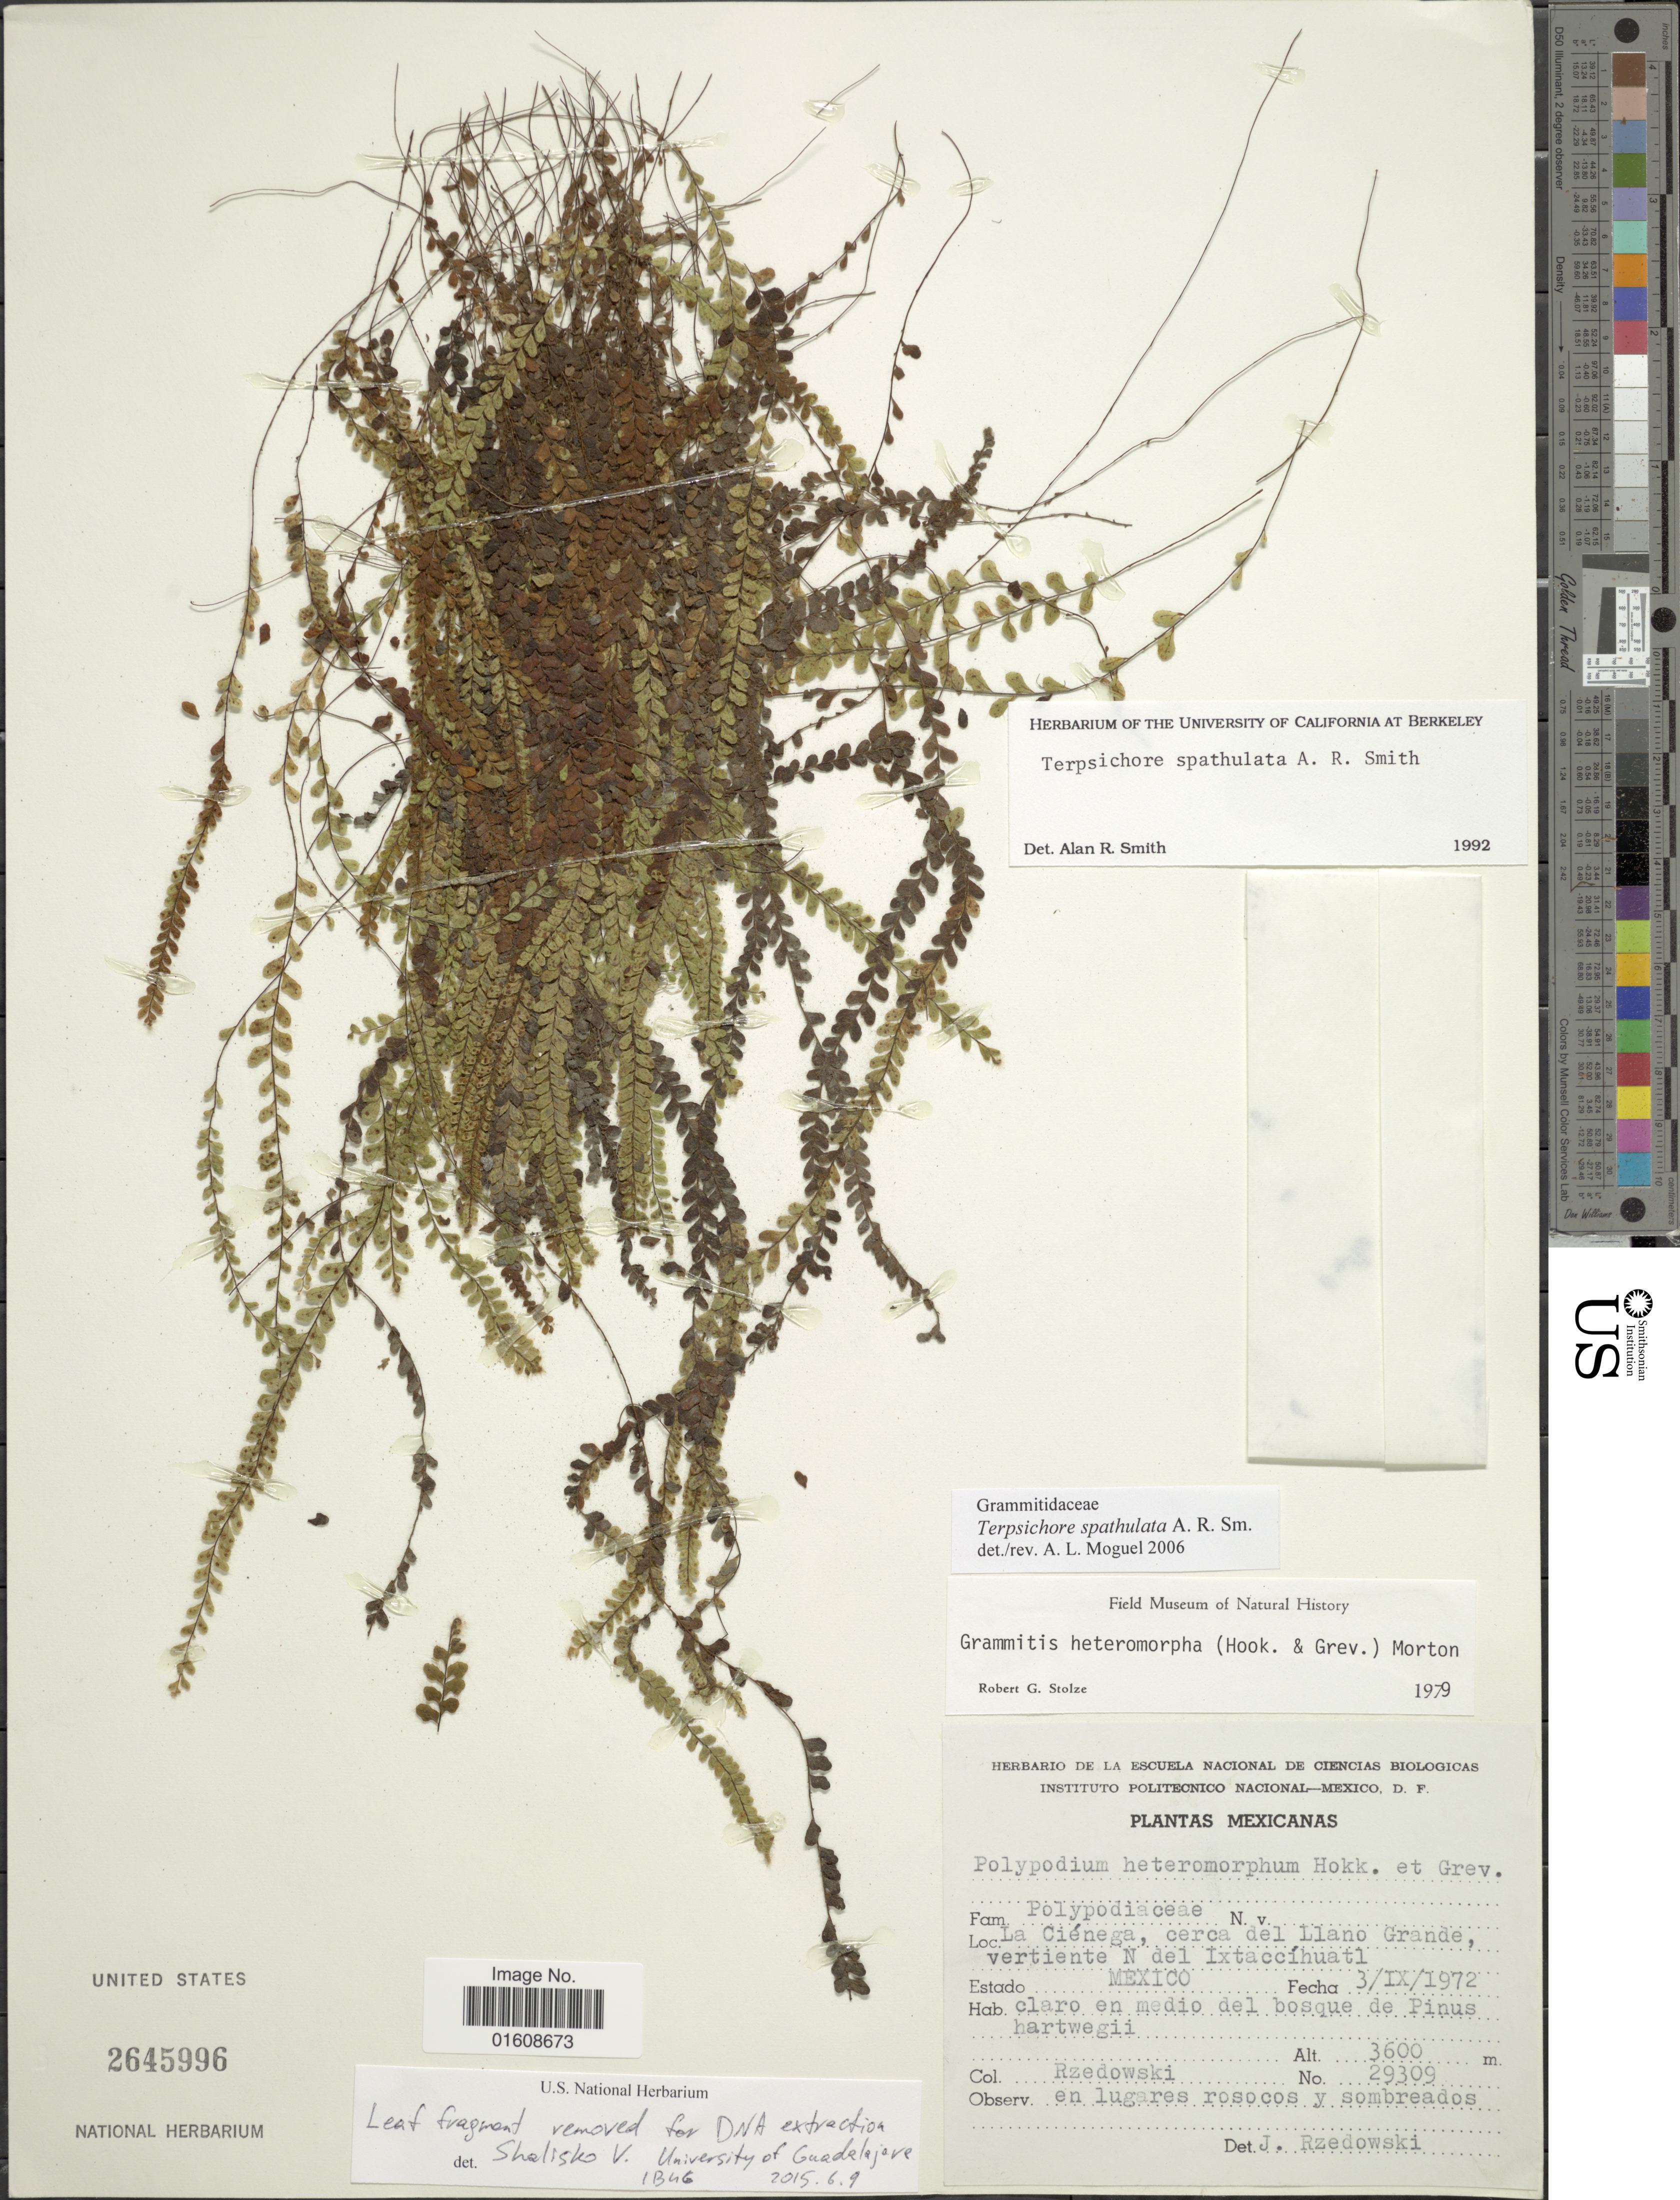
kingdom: Plantae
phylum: Tracheophyta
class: Polypodiopsida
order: Polypodiales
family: Polypodiaceae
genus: Alansmia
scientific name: Alansmia spathulata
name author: (A.R. Sm.) Moguel & M. Kessler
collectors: Rzedowski, --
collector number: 29309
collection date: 1972-09-03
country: Mexico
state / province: México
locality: La Ciénega, cerca del Llano Grande, vertiente N del Ixtaccíhuatl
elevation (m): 3600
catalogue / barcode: US 2645996